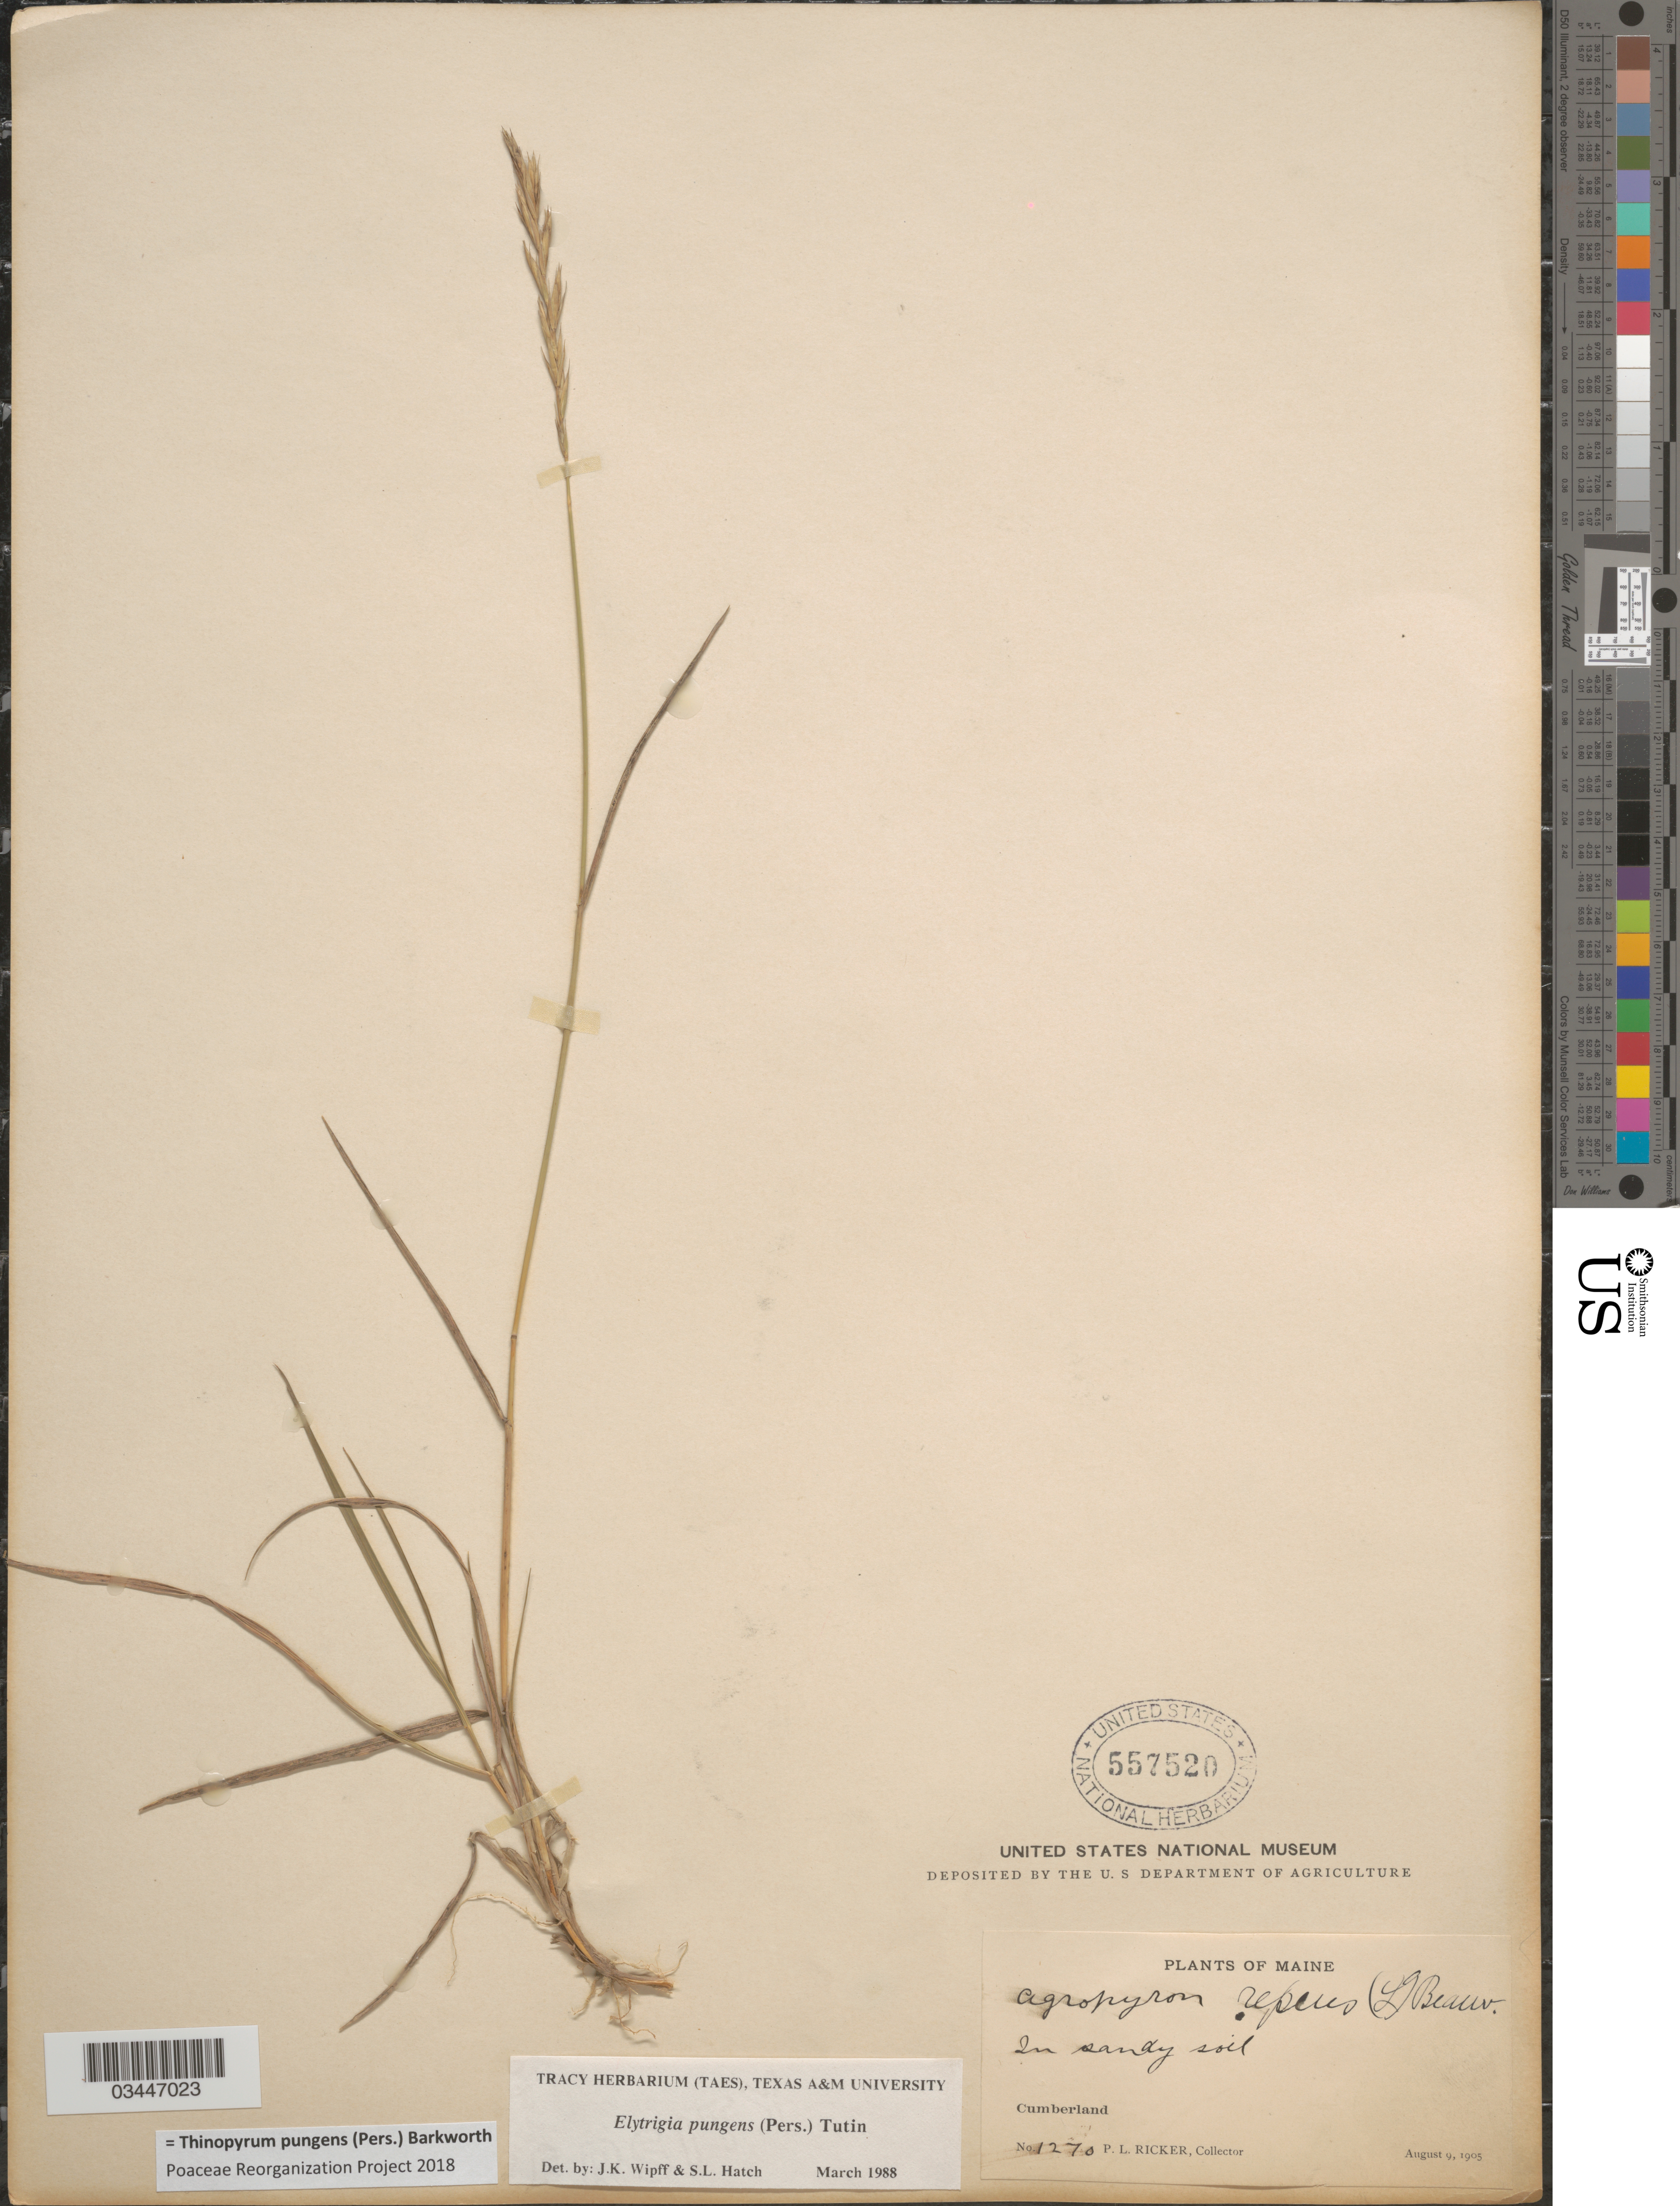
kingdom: Plantae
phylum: Tracheophyta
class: Liliopsida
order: Poales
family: Poaceae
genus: Thinopyrum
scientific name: Thinopyrum pungens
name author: (Pers.) Barkworth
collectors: P. Ricker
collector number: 1270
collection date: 1905-08-09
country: United States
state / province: Maine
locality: In sandy soil. Cumberland.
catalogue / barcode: US 557520